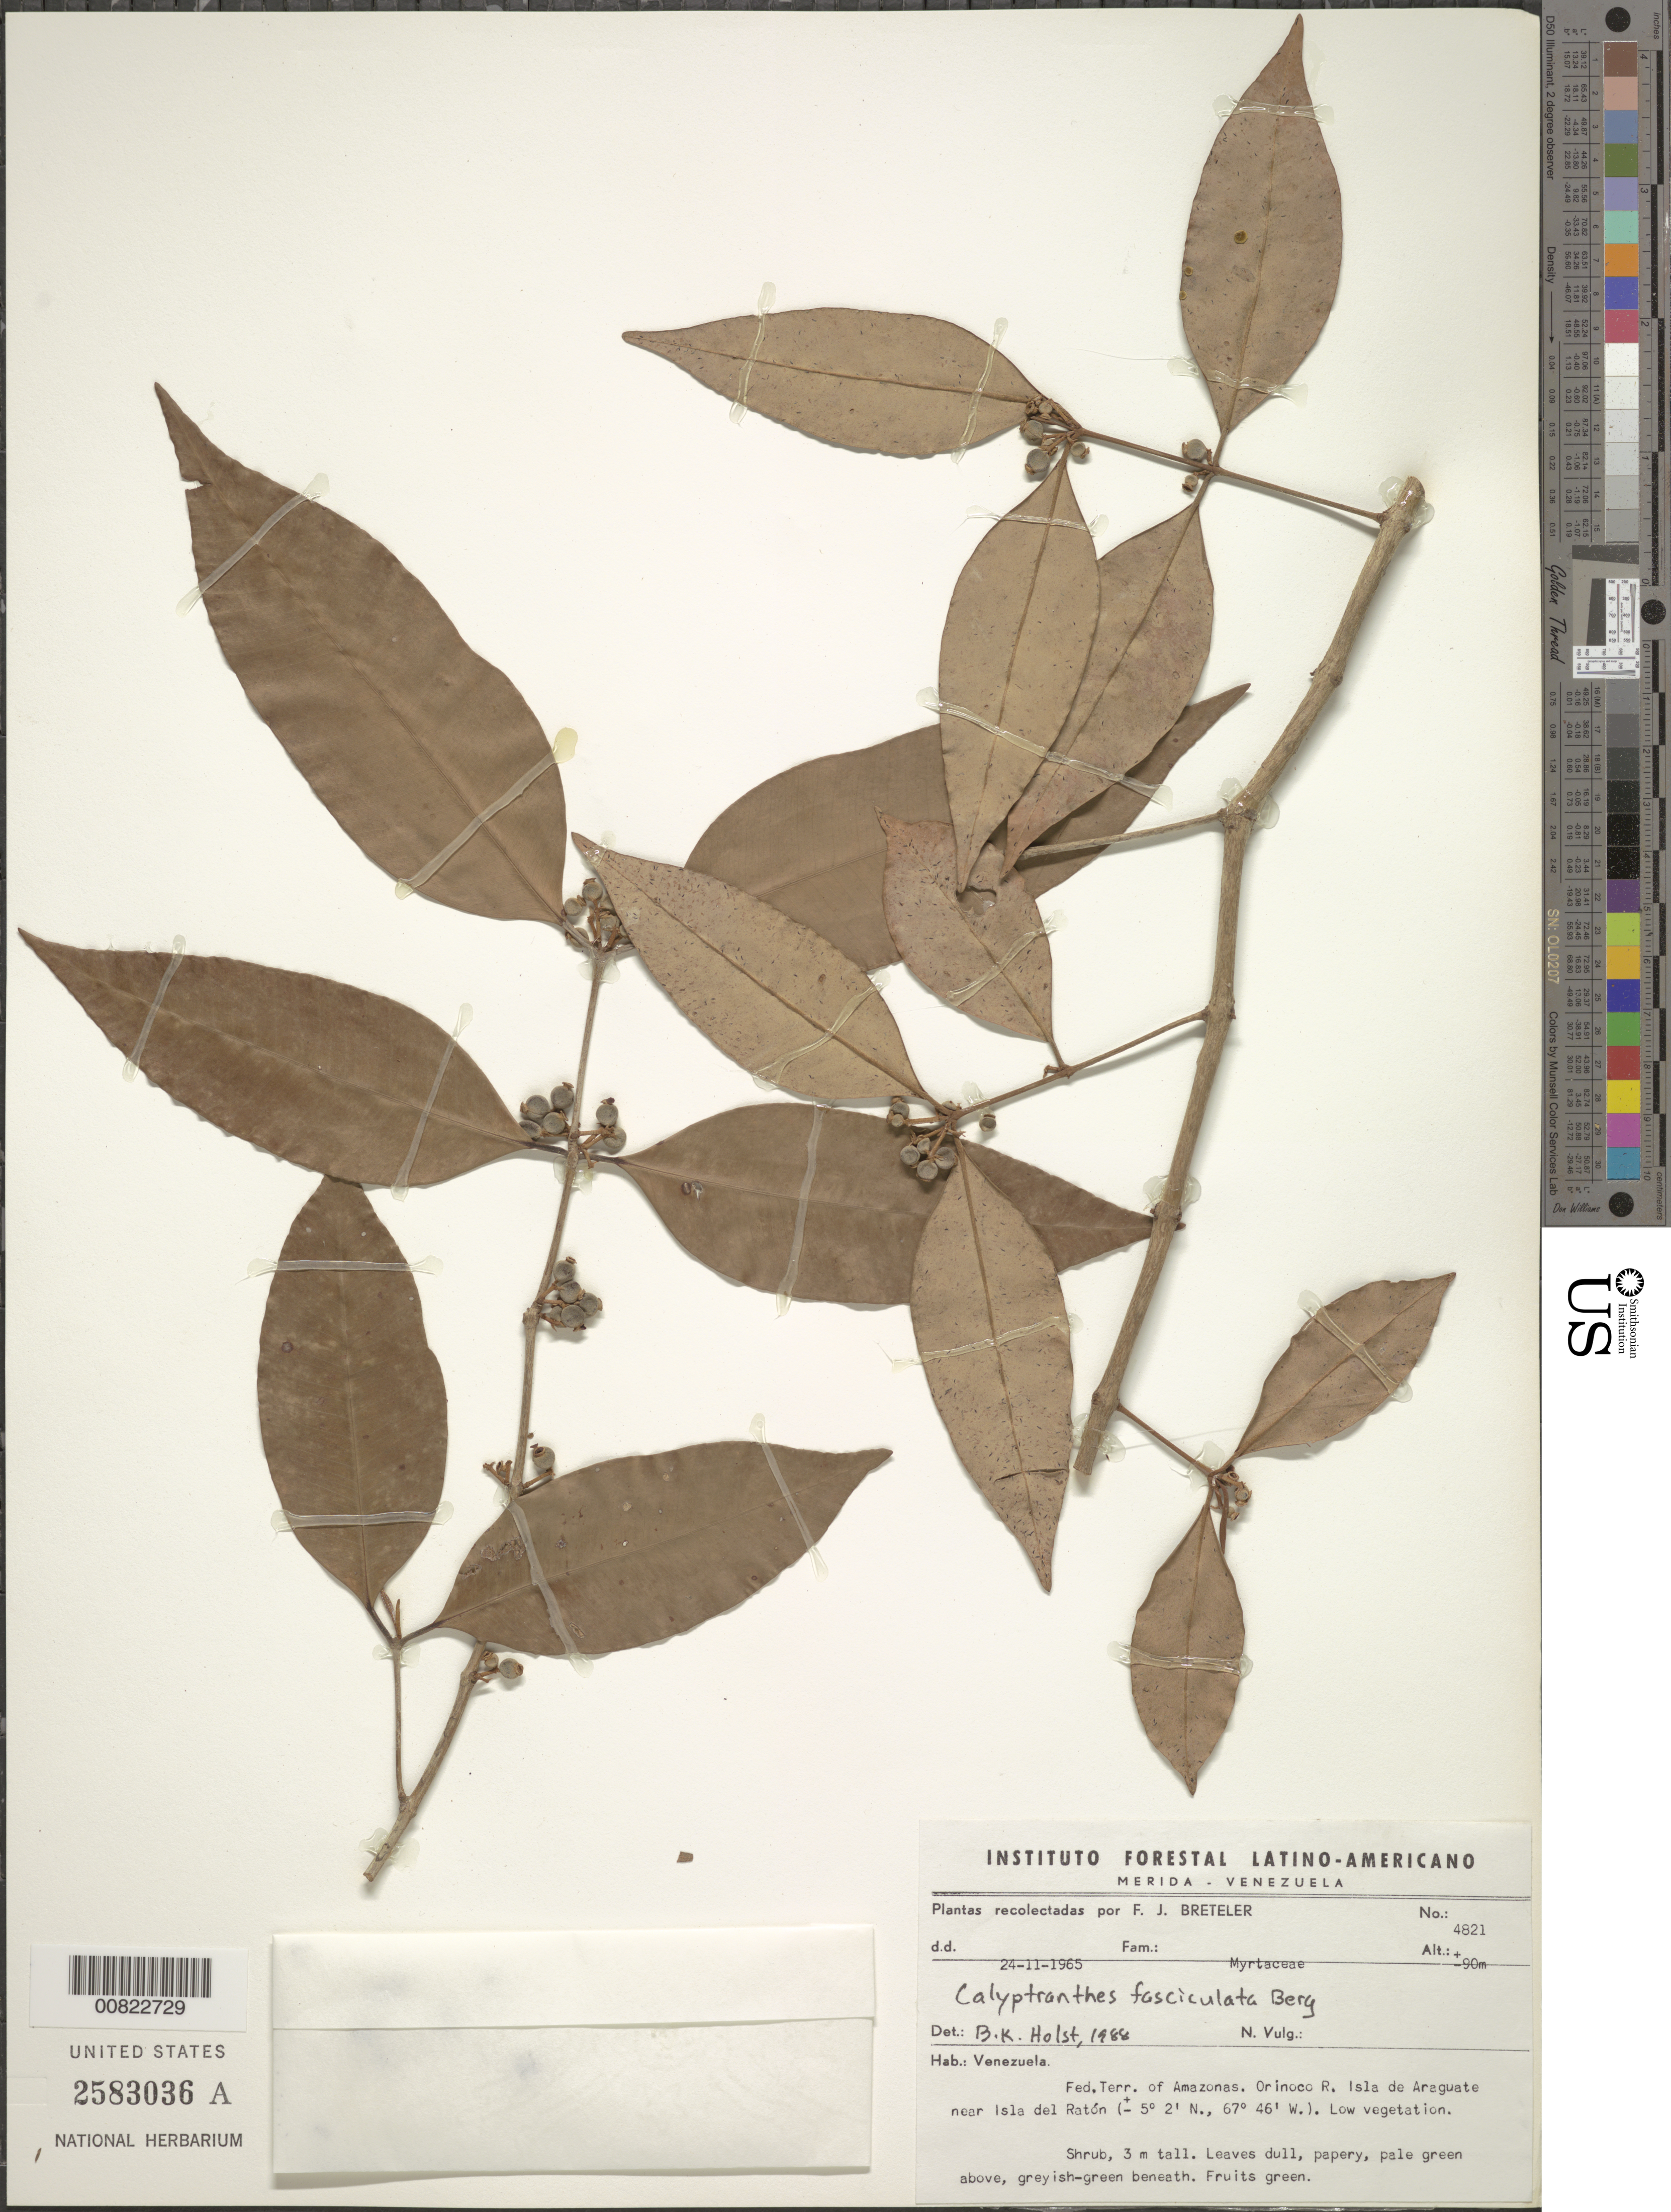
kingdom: Plantae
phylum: Tracheophyta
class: Magnoliopsida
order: Myrtales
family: Myrtaceae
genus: Myrcia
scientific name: Myrcia fasciculata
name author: (O. Berg) K. Campbell & K. Samra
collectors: F. J. Breteler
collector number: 4821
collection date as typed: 24-Nov-65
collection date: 1965-11-24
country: Venezuela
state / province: Amazonas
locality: Orinoco R., Isla de Araguate, near Isla del Ratón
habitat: Low vegetation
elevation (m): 90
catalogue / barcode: US 2583036A